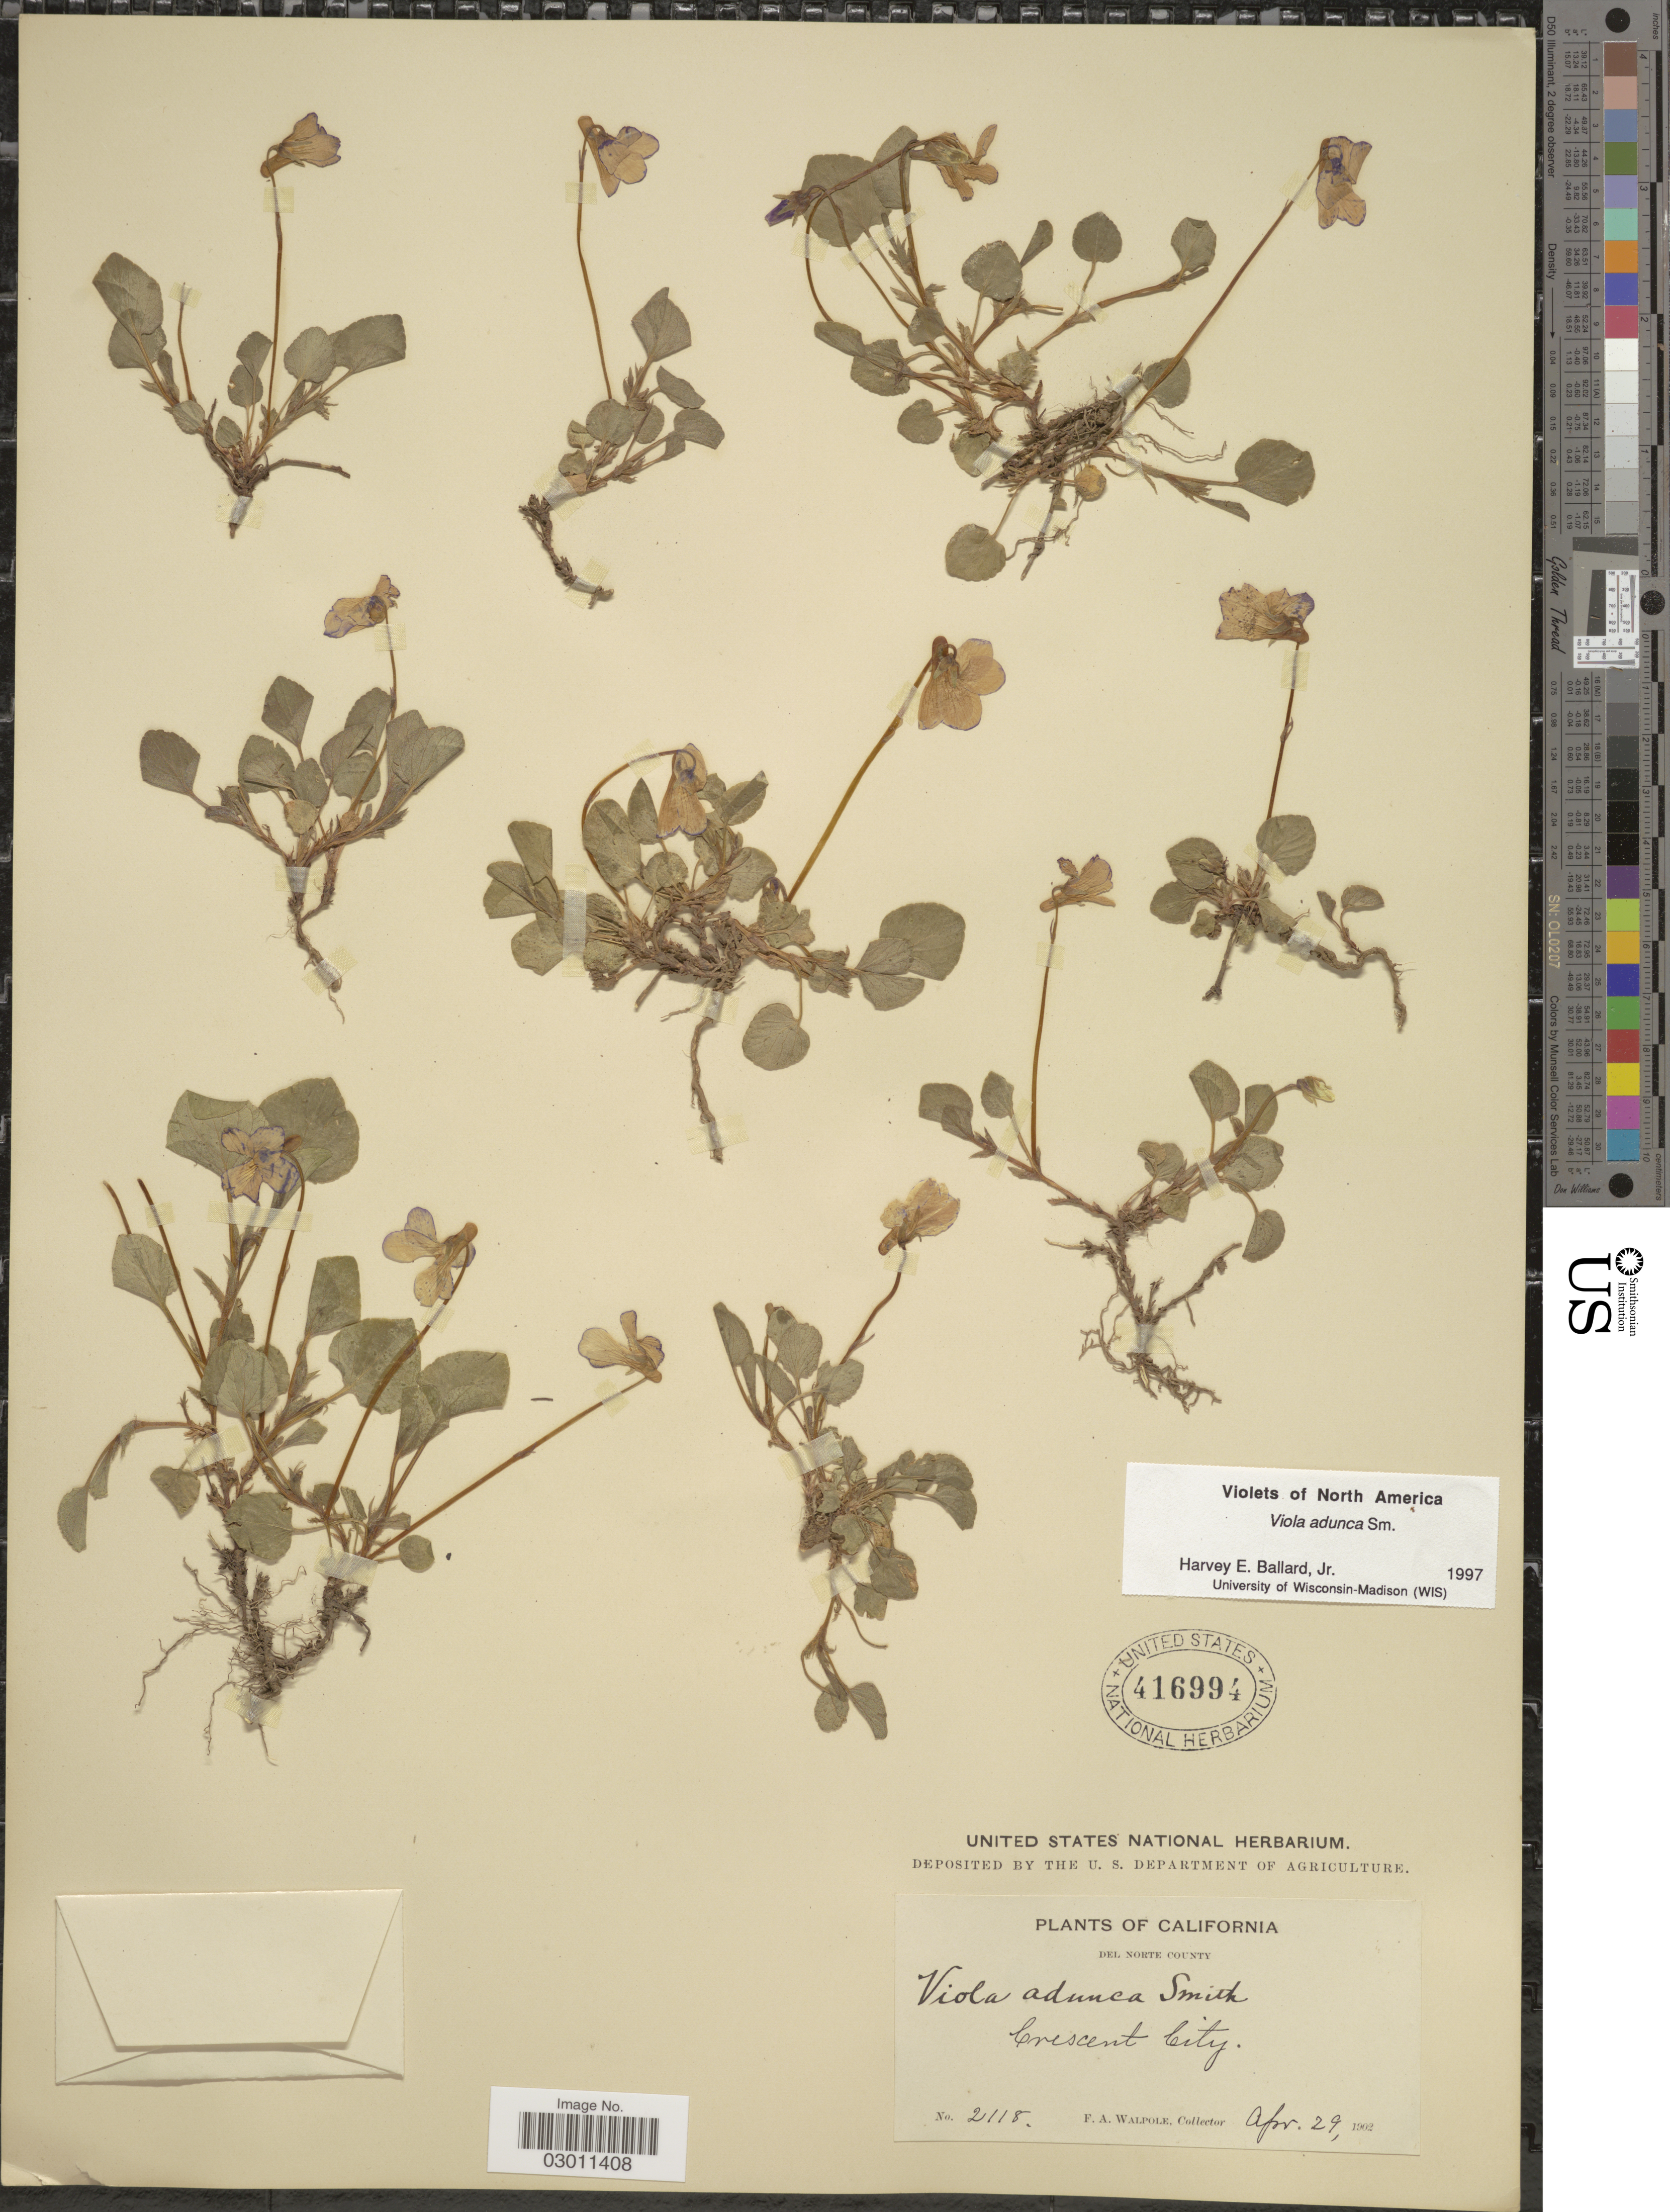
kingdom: Plantae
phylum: Tracheophyta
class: Magnoliopsida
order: Malpighiales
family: Violaceae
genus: Viola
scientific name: Viola adunca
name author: Sm.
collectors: F. Walpole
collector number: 2118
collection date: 1902-04-29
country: United States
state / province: California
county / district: Del Norte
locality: Del Norte County, Crescent City.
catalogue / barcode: US 416994